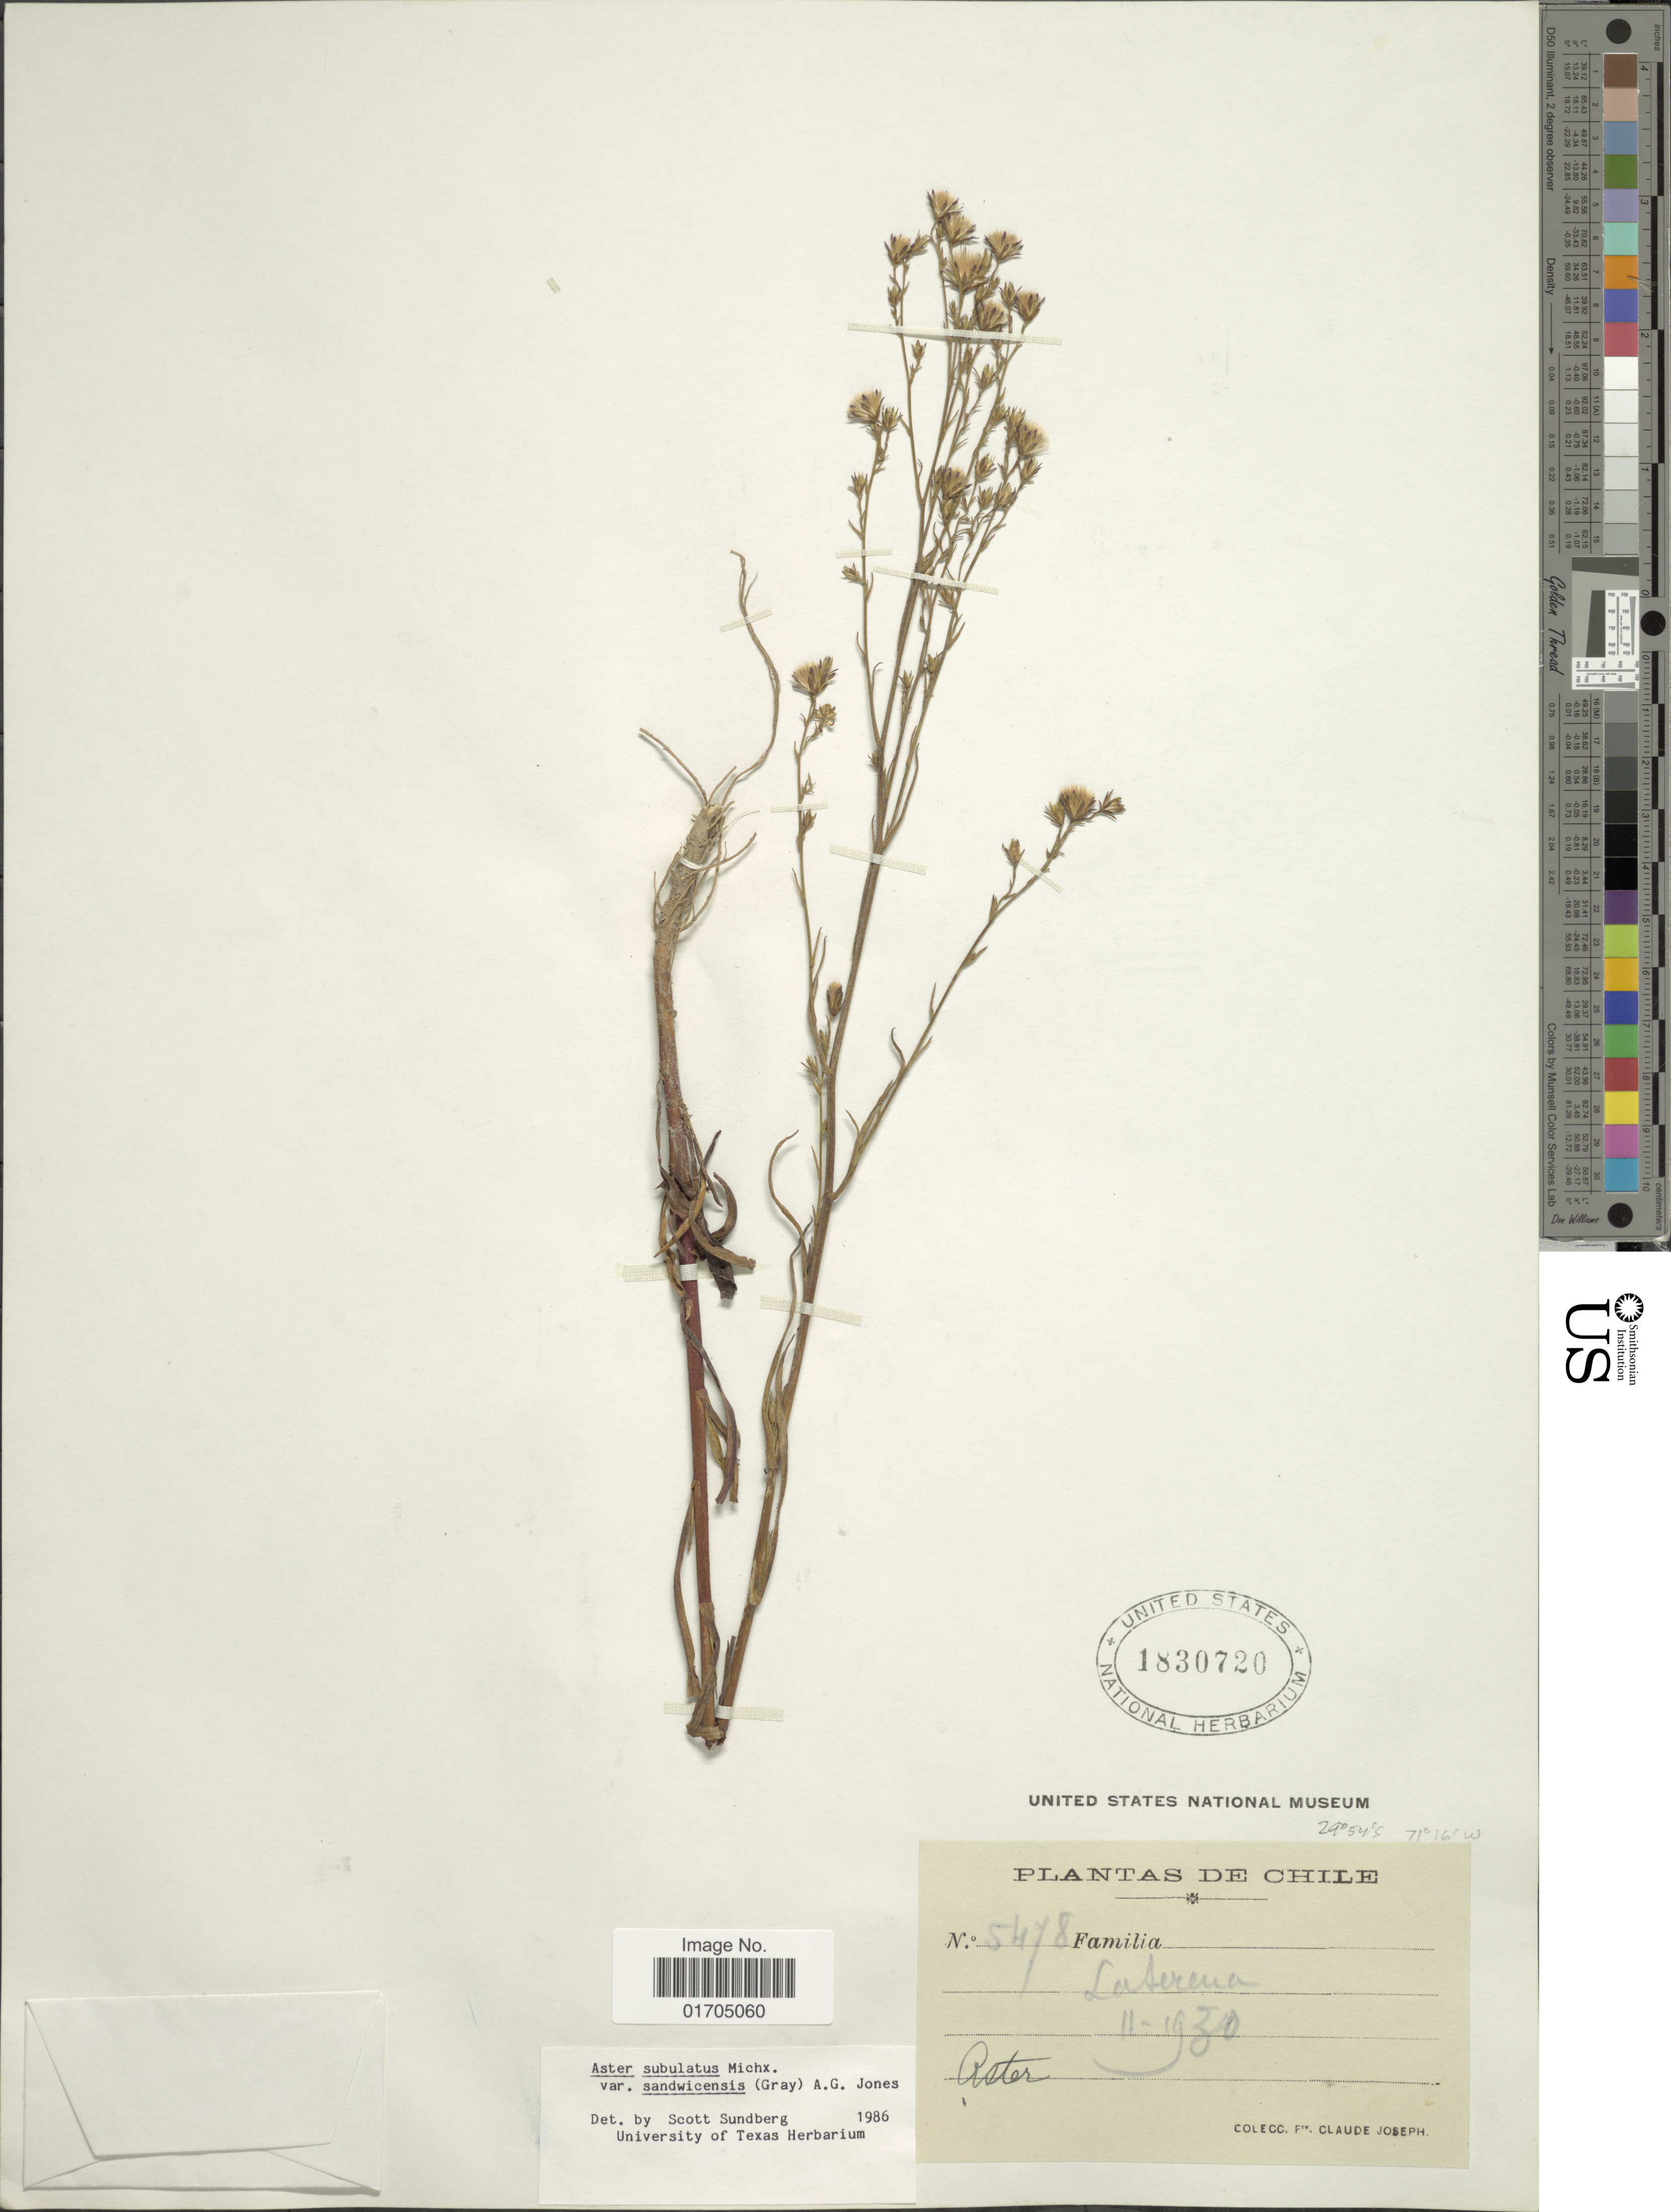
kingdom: Plantae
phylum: Tracheophyta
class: Magnoliopsida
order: Asterales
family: Asteraceae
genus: Symphyotrichum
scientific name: Symphyotrichum subulatum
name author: (Michx.) G.L. Nesom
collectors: Frere Claude Joseph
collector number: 5478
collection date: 1930-11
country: Chile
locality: Laterena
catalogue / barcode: US 1830720